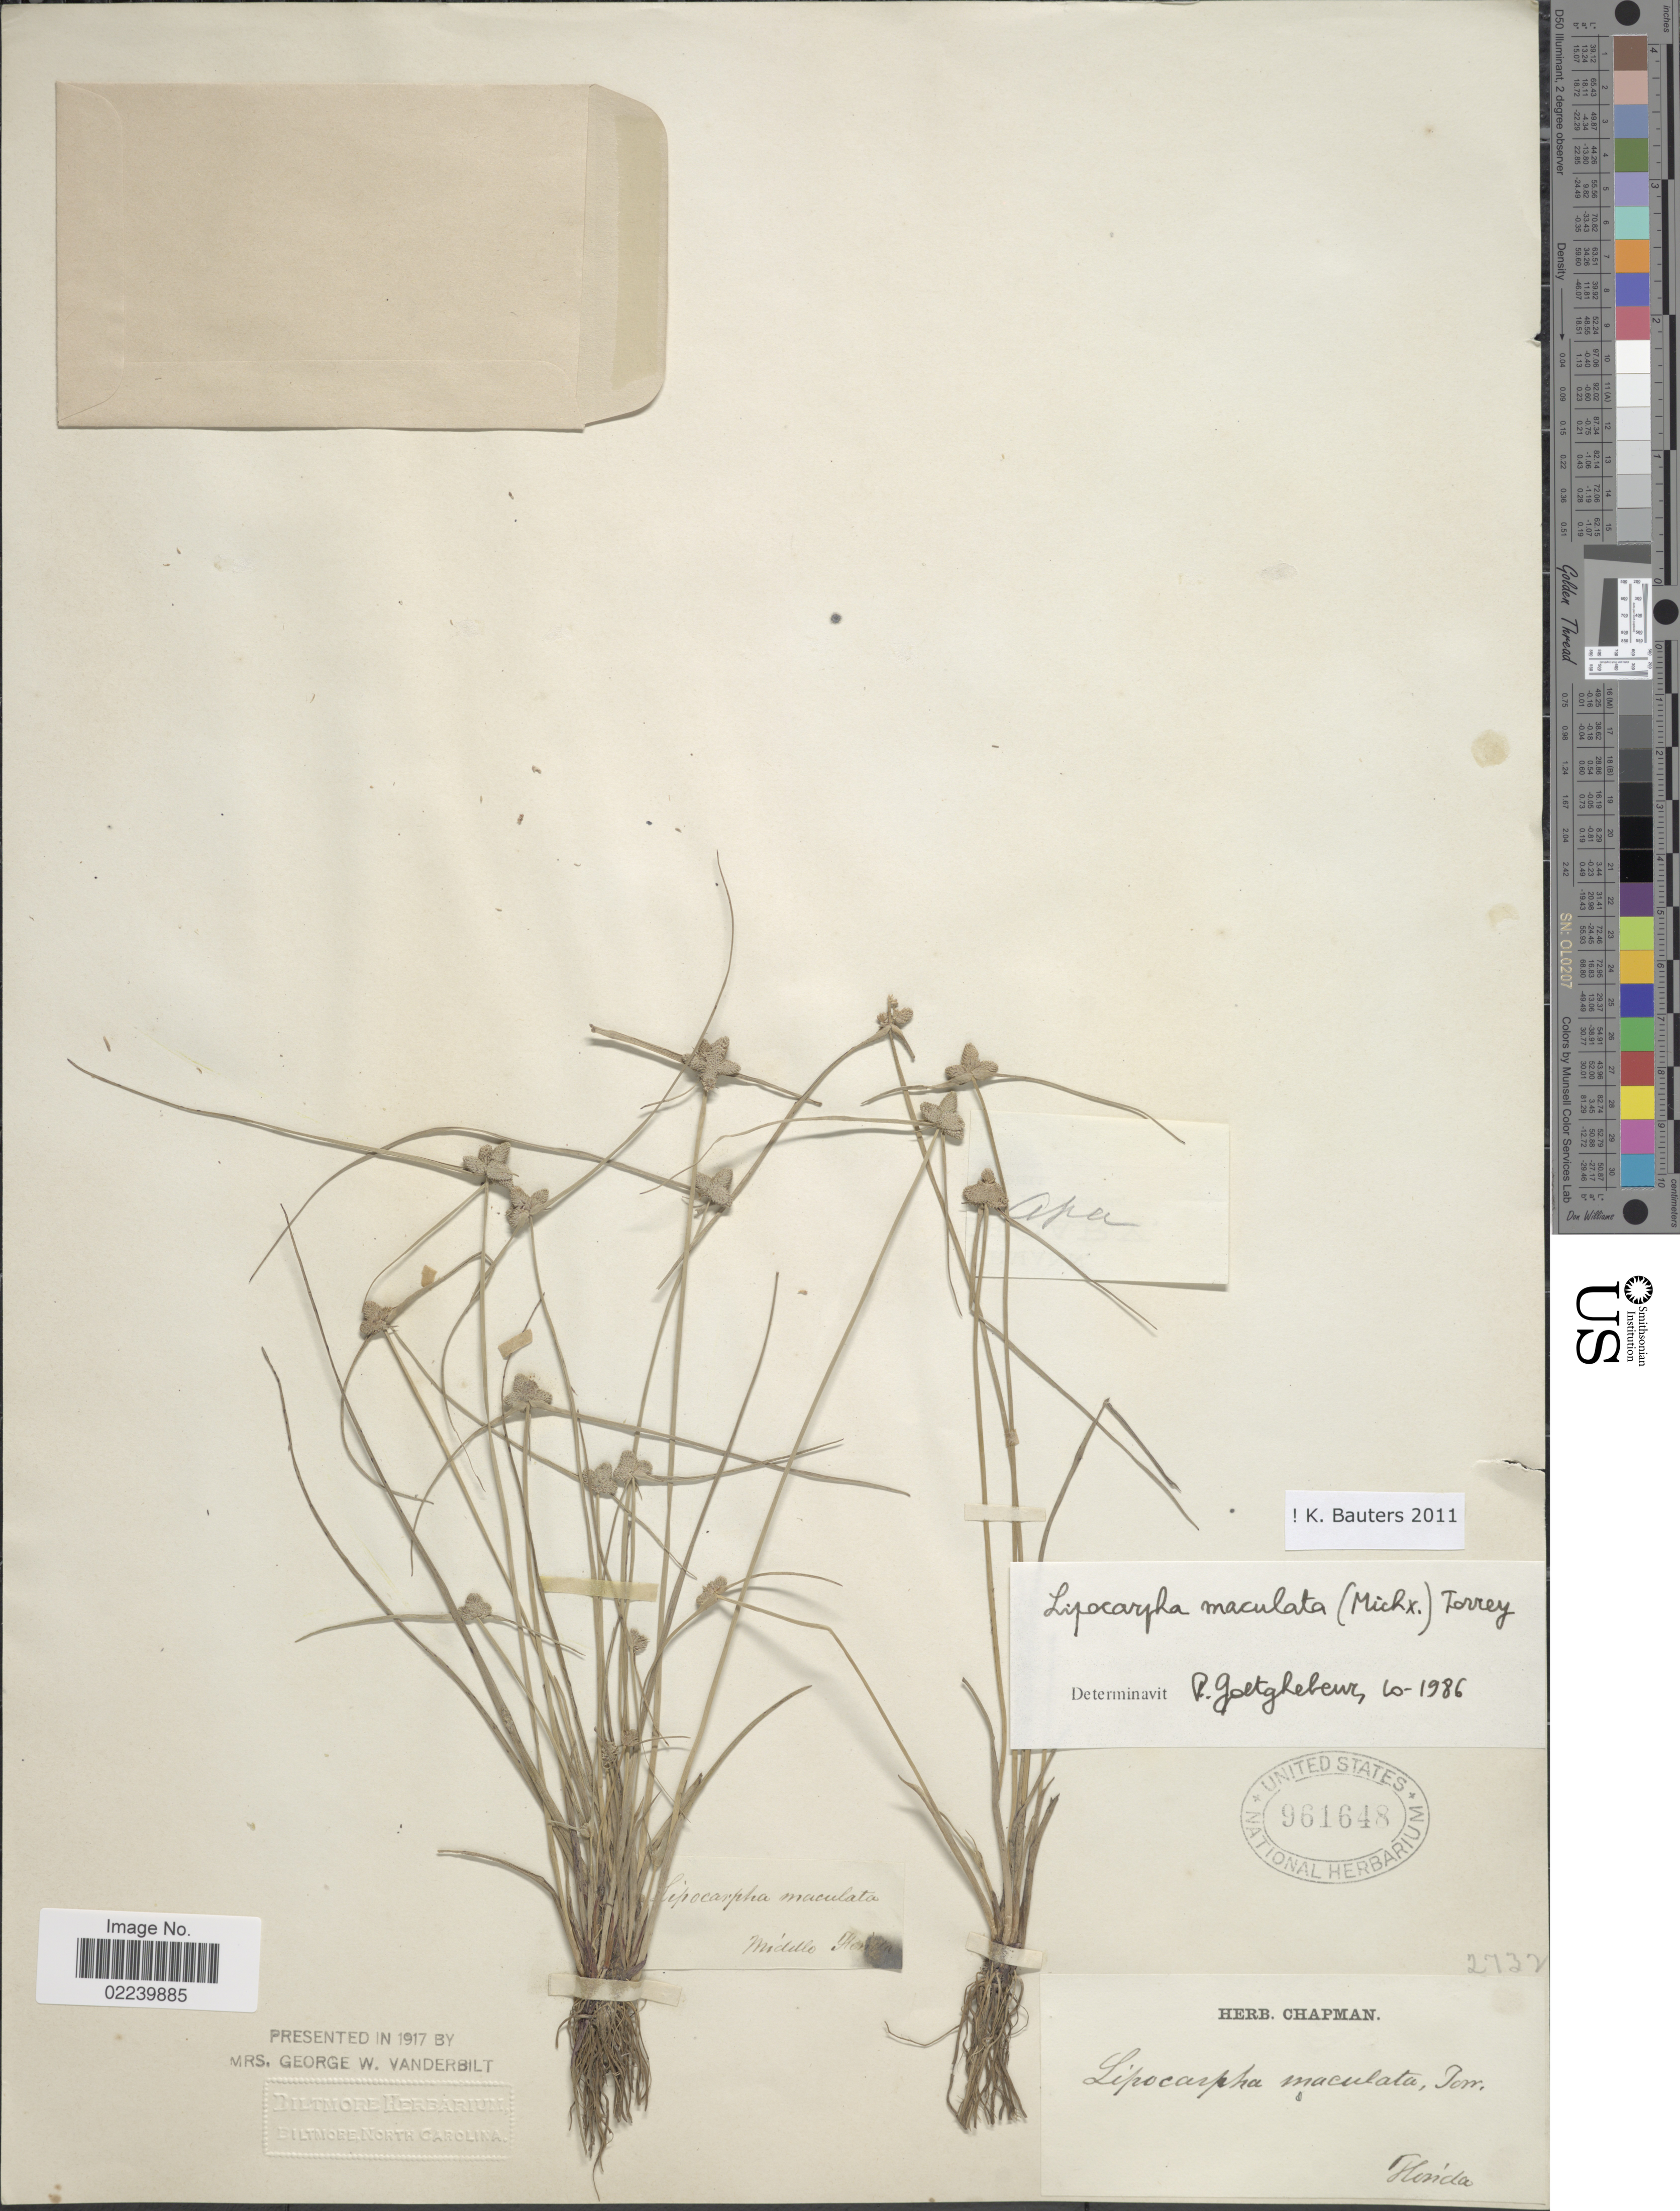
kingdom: Plantae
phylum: Tracheophyta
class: Liliopsida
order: Poales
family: Cyperaceae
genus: Cyperus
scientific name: Cyperus neotropicalis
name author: Alain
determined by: Strong, M. T., (US), Smithsonian Institution - National Museum of Natural History (UNITED STATES)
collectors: ex herb. Chapman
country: United States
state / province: Florida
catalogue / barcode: US 961648